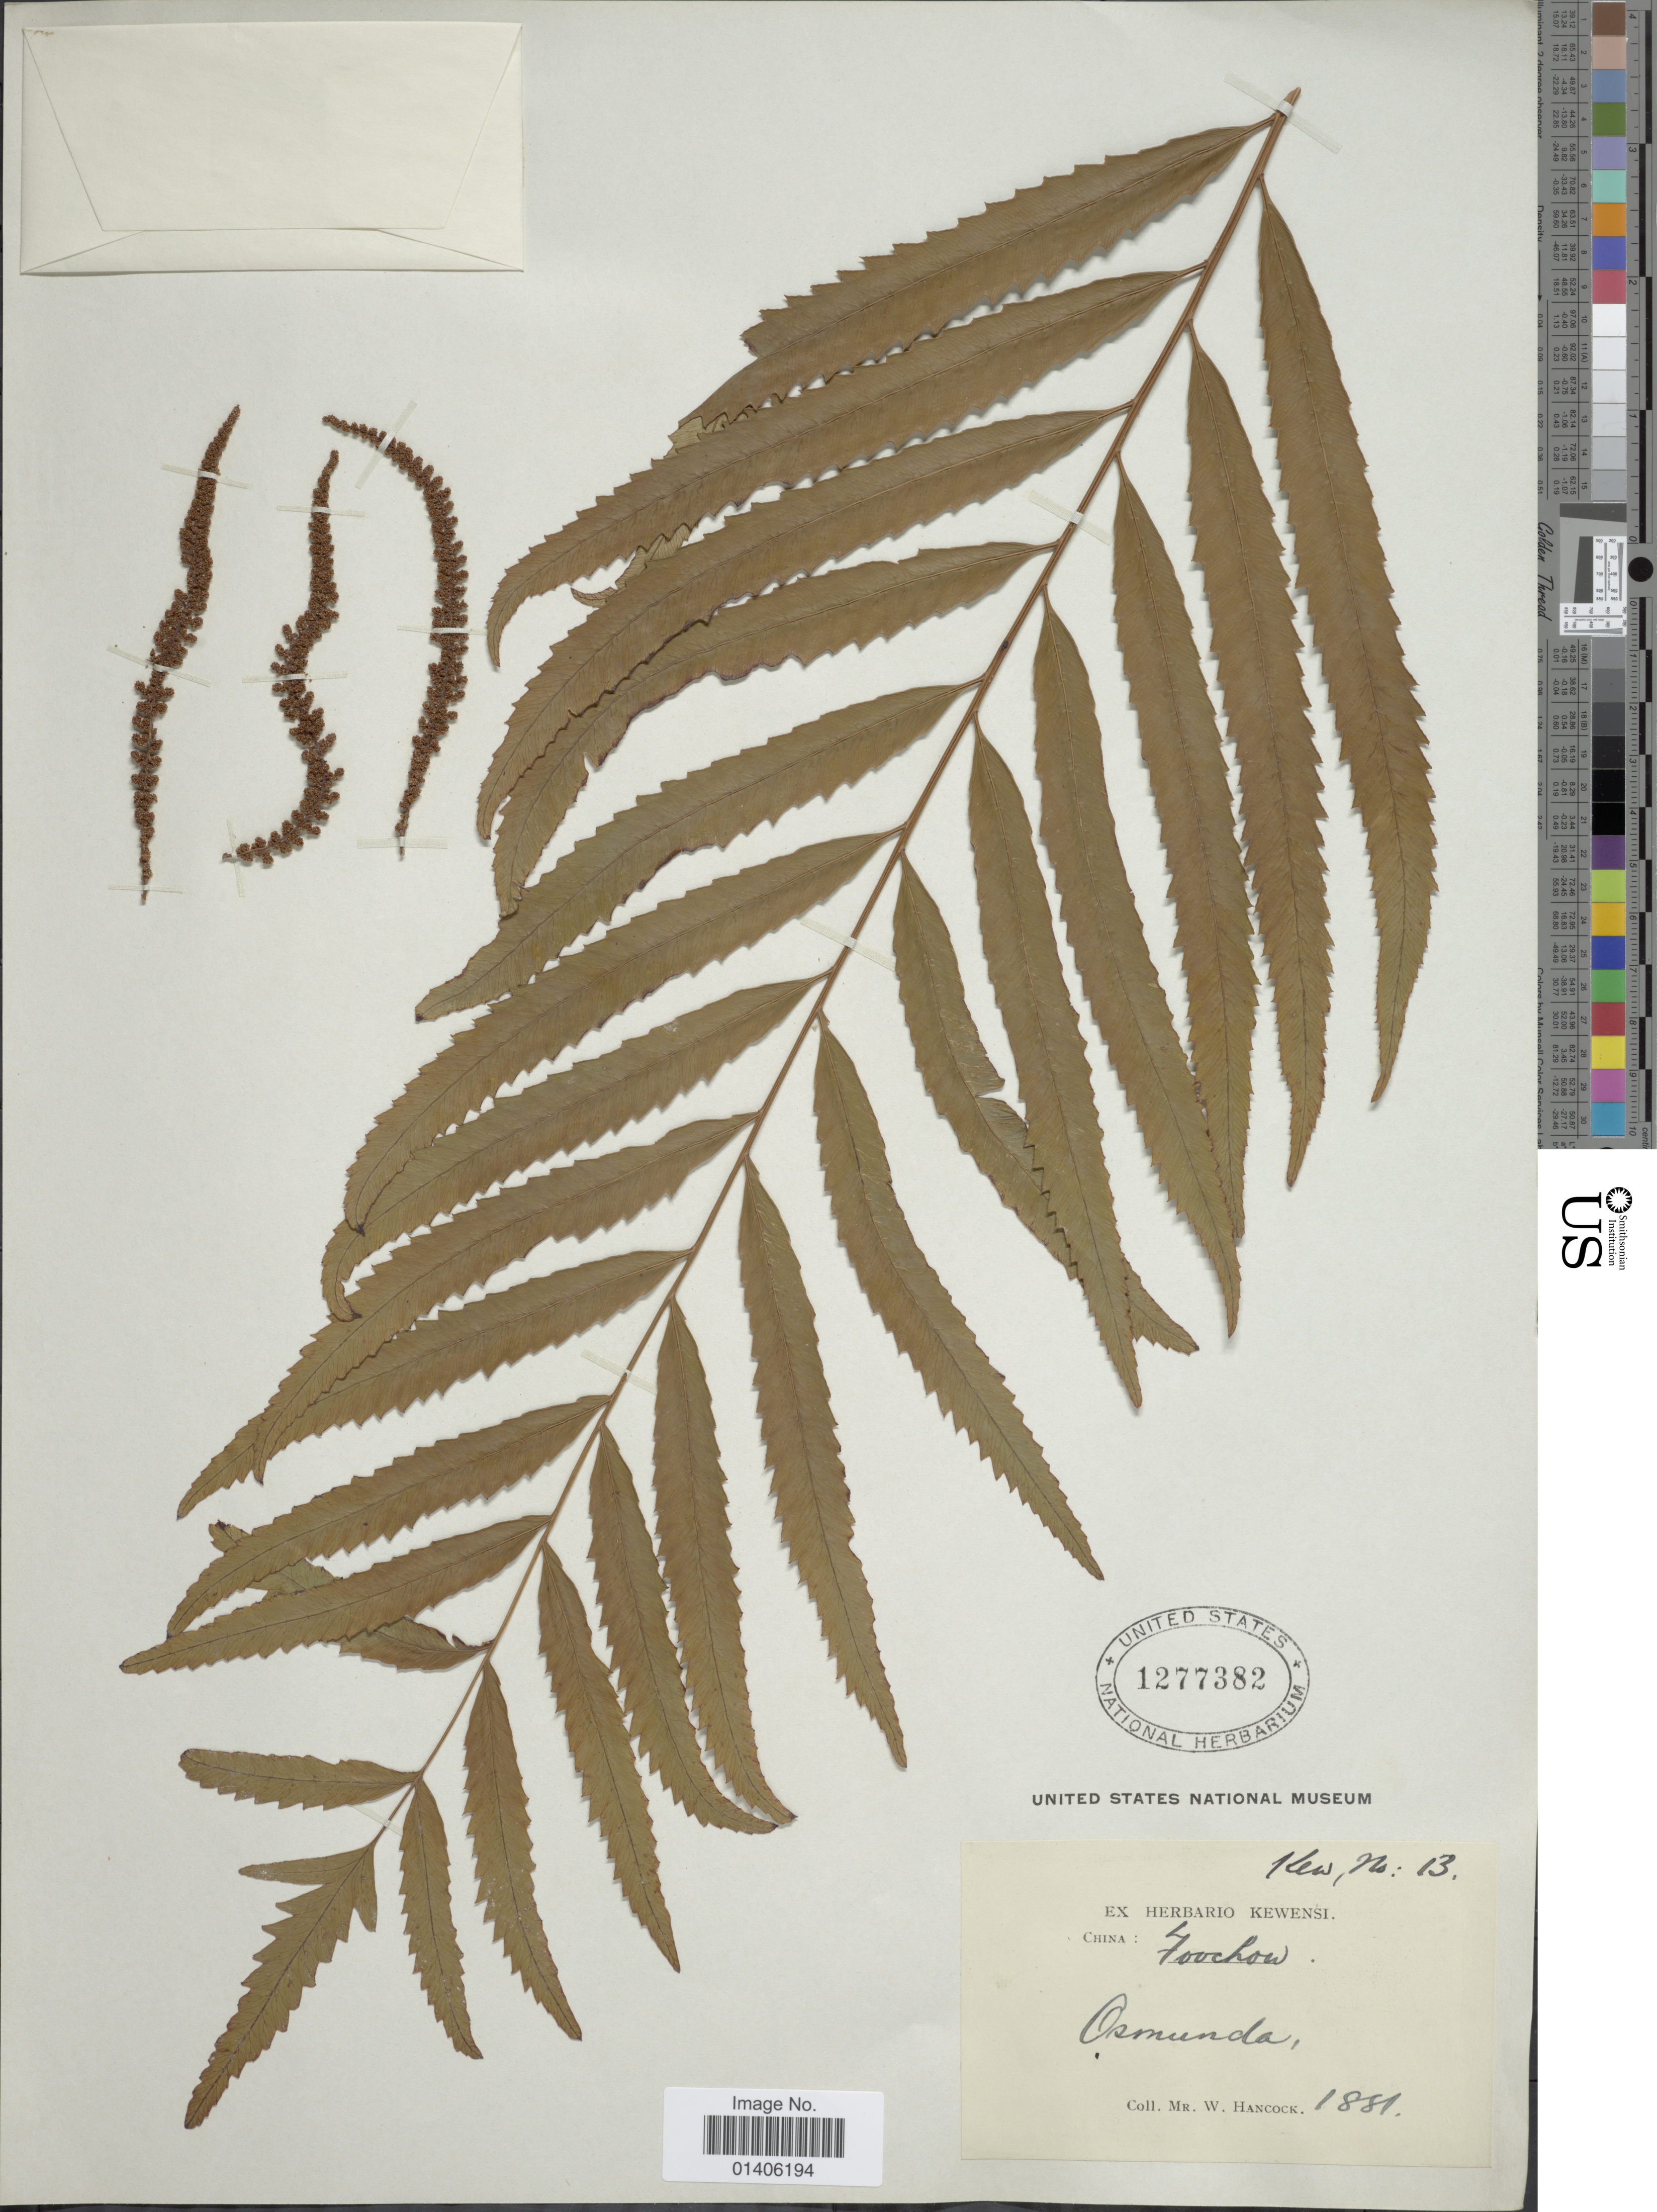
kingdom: Plantae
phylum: Tracheophyta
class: Polypodiopsida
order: Osmundales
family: Osmundaceae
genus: Osmunda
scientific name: Osmunda javanica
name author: Blume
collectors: W. Hancock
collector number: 13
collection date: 1881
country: China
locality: Foochow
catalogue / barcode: US 1277382